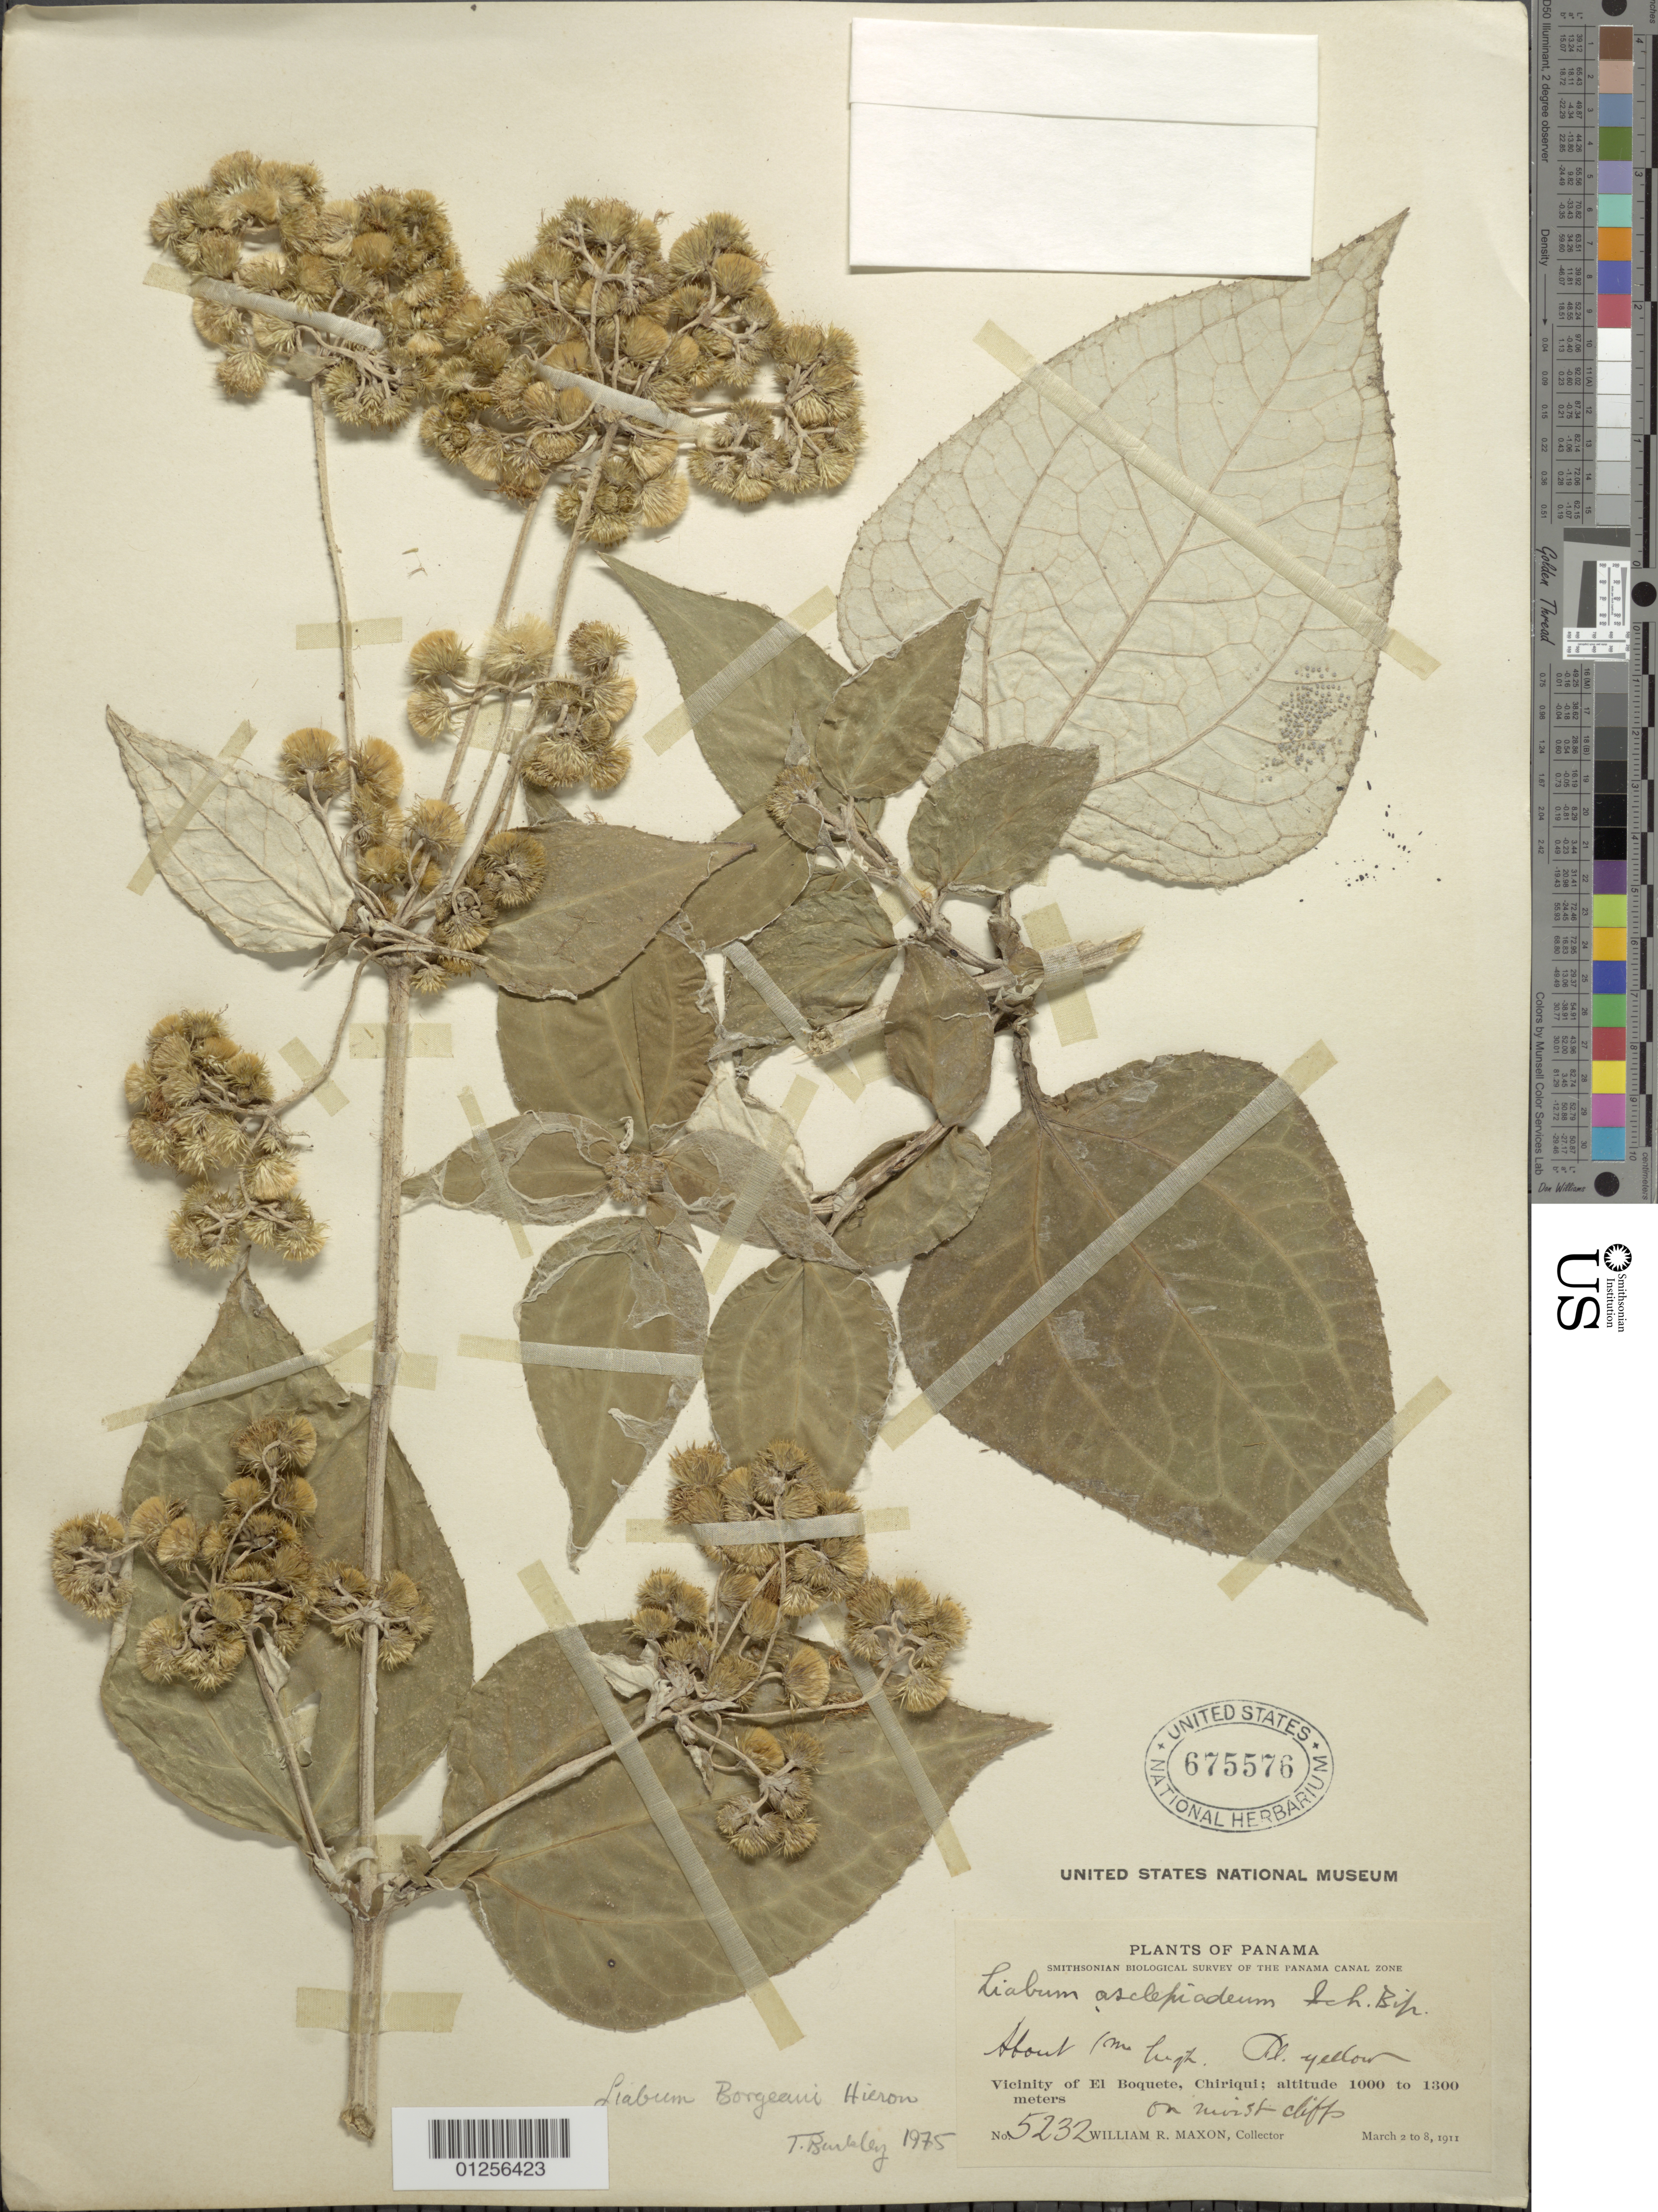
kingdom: Plantae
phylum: Tracheophyta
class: Magnoliopsida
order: Asterales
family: Asteraceae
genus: Liabum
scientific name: Liabum asclepiadeum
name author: Sch. Bip.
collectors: W. R. Maxon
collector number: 5232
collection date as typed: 2 March 1911 to 8 March 1911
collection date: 1911-03-02/1911-03-08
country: Panama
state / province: Chiriqui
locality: El Boquete, vic.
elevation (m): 1000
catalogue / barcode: US 675576